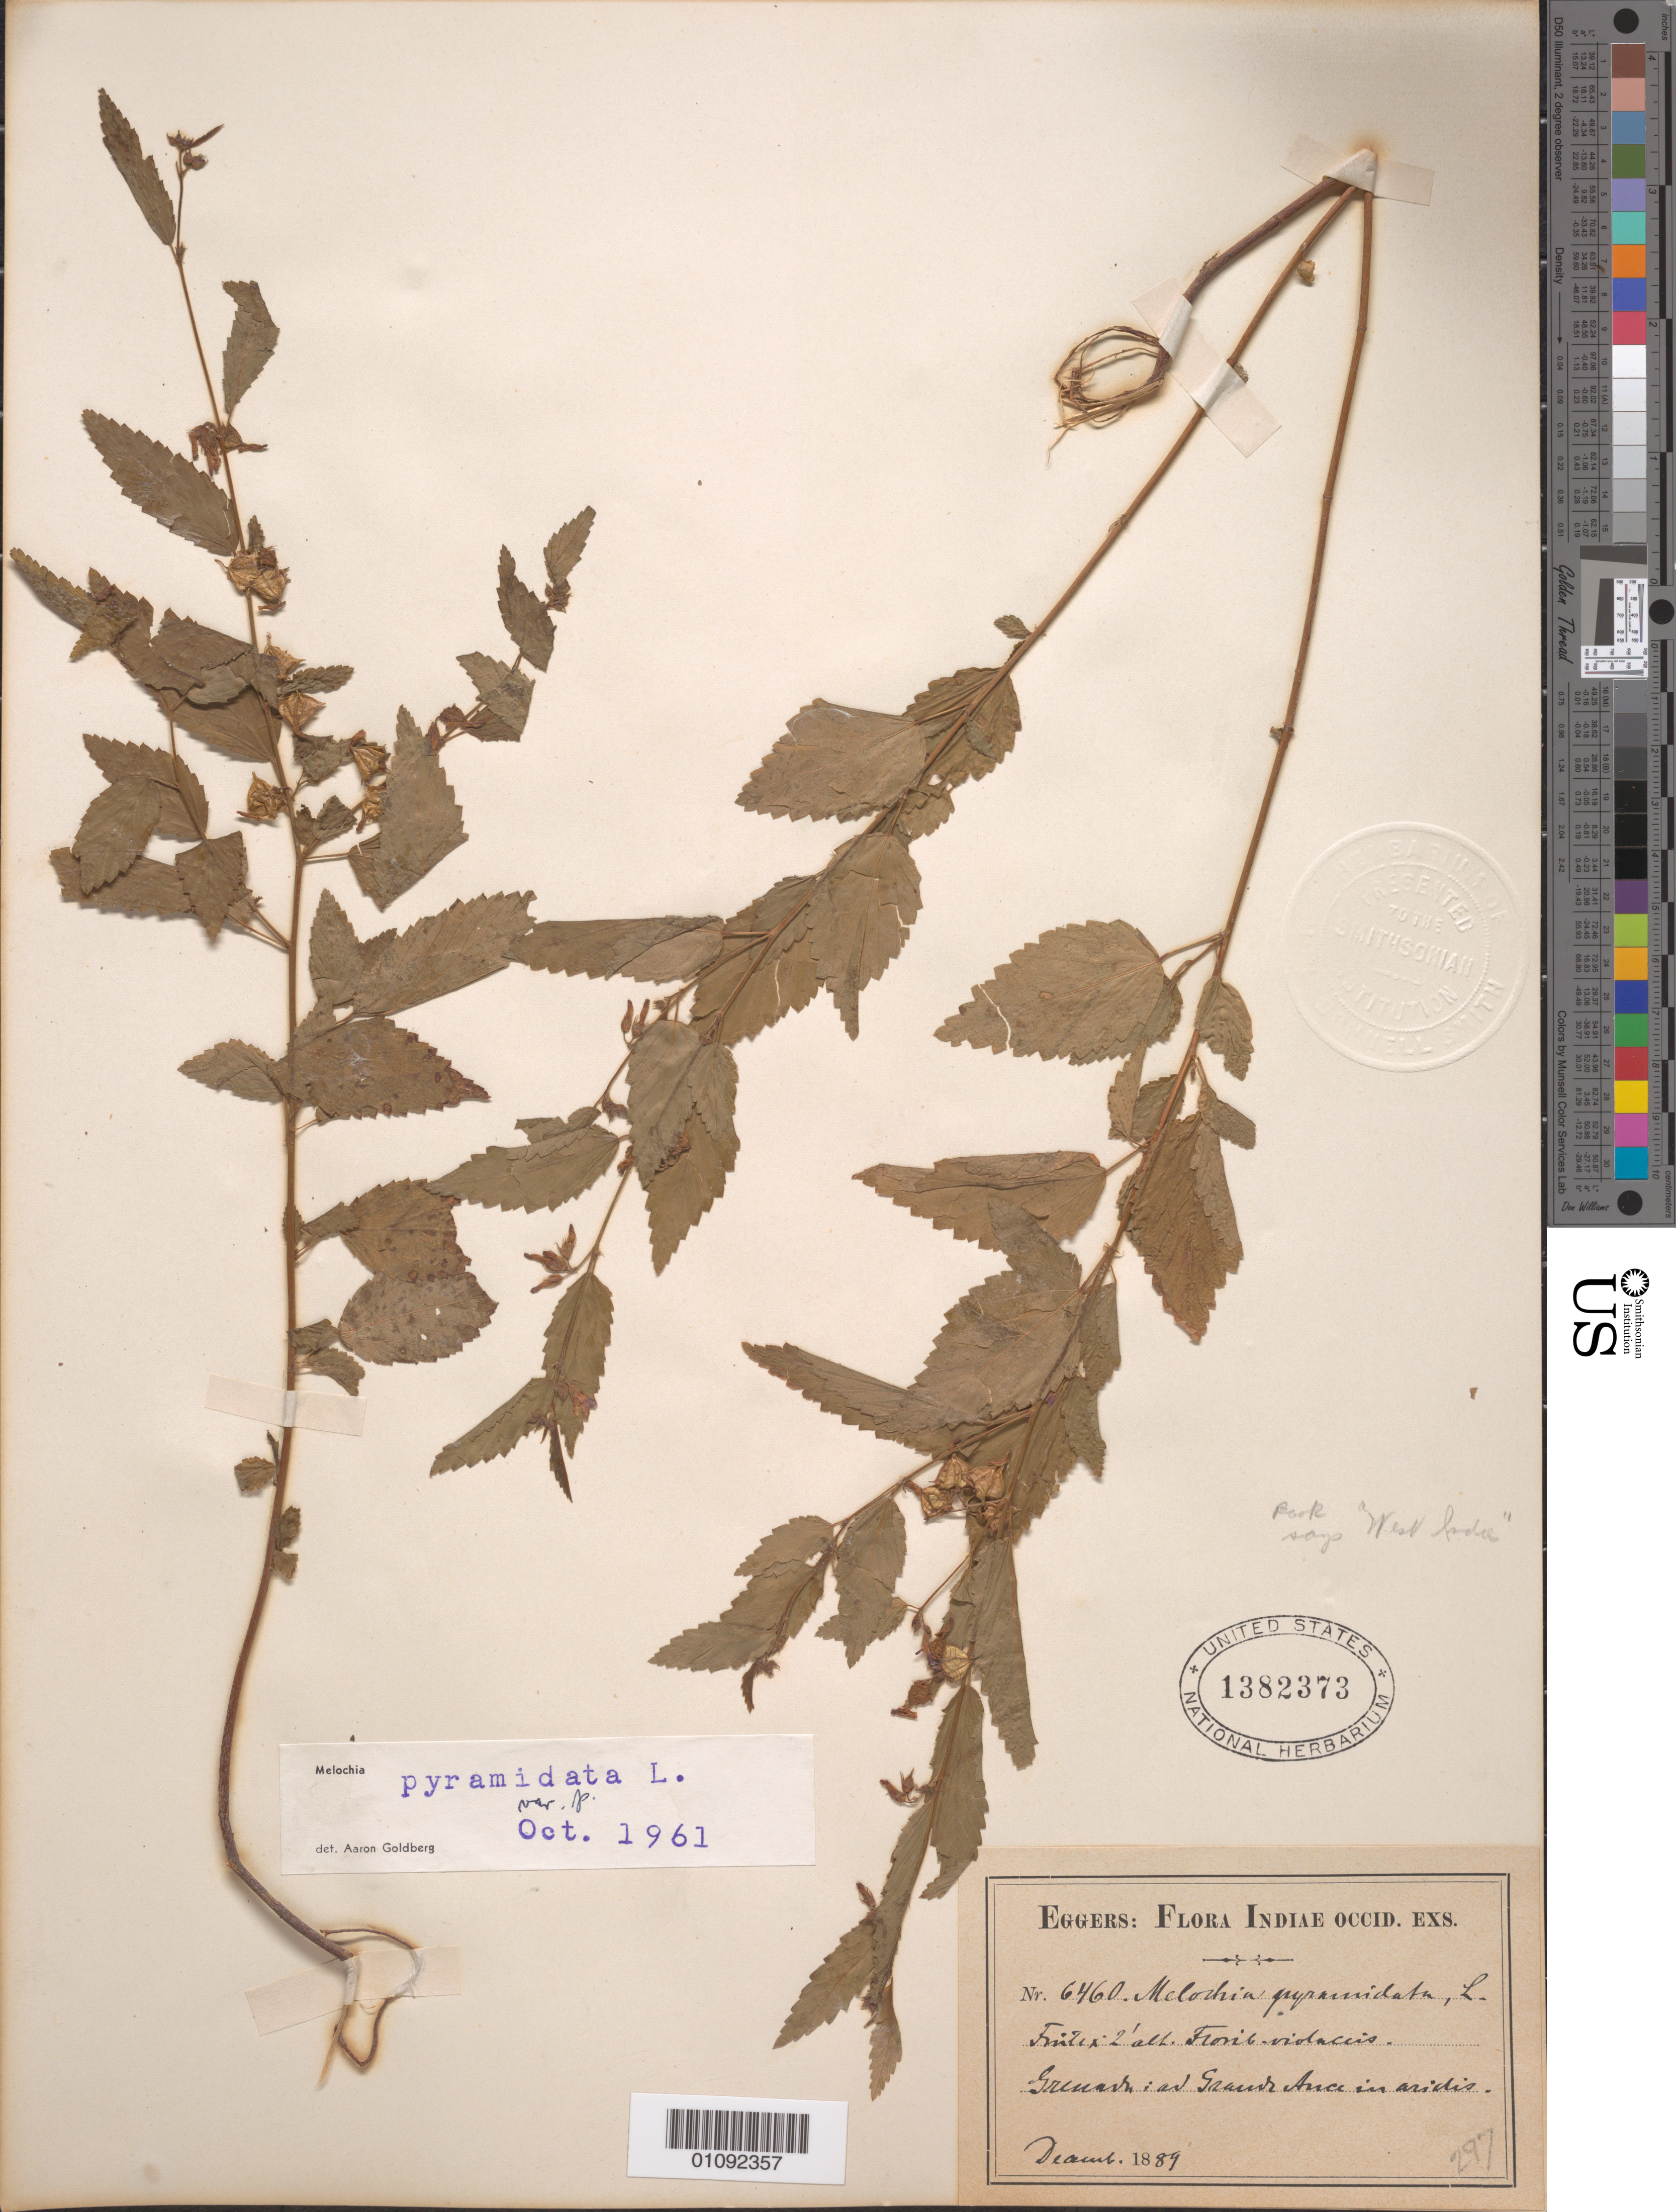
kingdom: Plantae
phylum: Tracheophyta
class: Magnoliopsida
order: Malvales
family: Malvaceae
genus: Melochia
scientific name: Melochia pyramidata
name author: L.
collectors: H. F. A. von Eggers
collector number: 6460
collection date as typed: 01 Dec 1889 to 31 Dec 1889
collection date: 1889-12-01/1889-12-31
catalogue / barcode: US 1382373